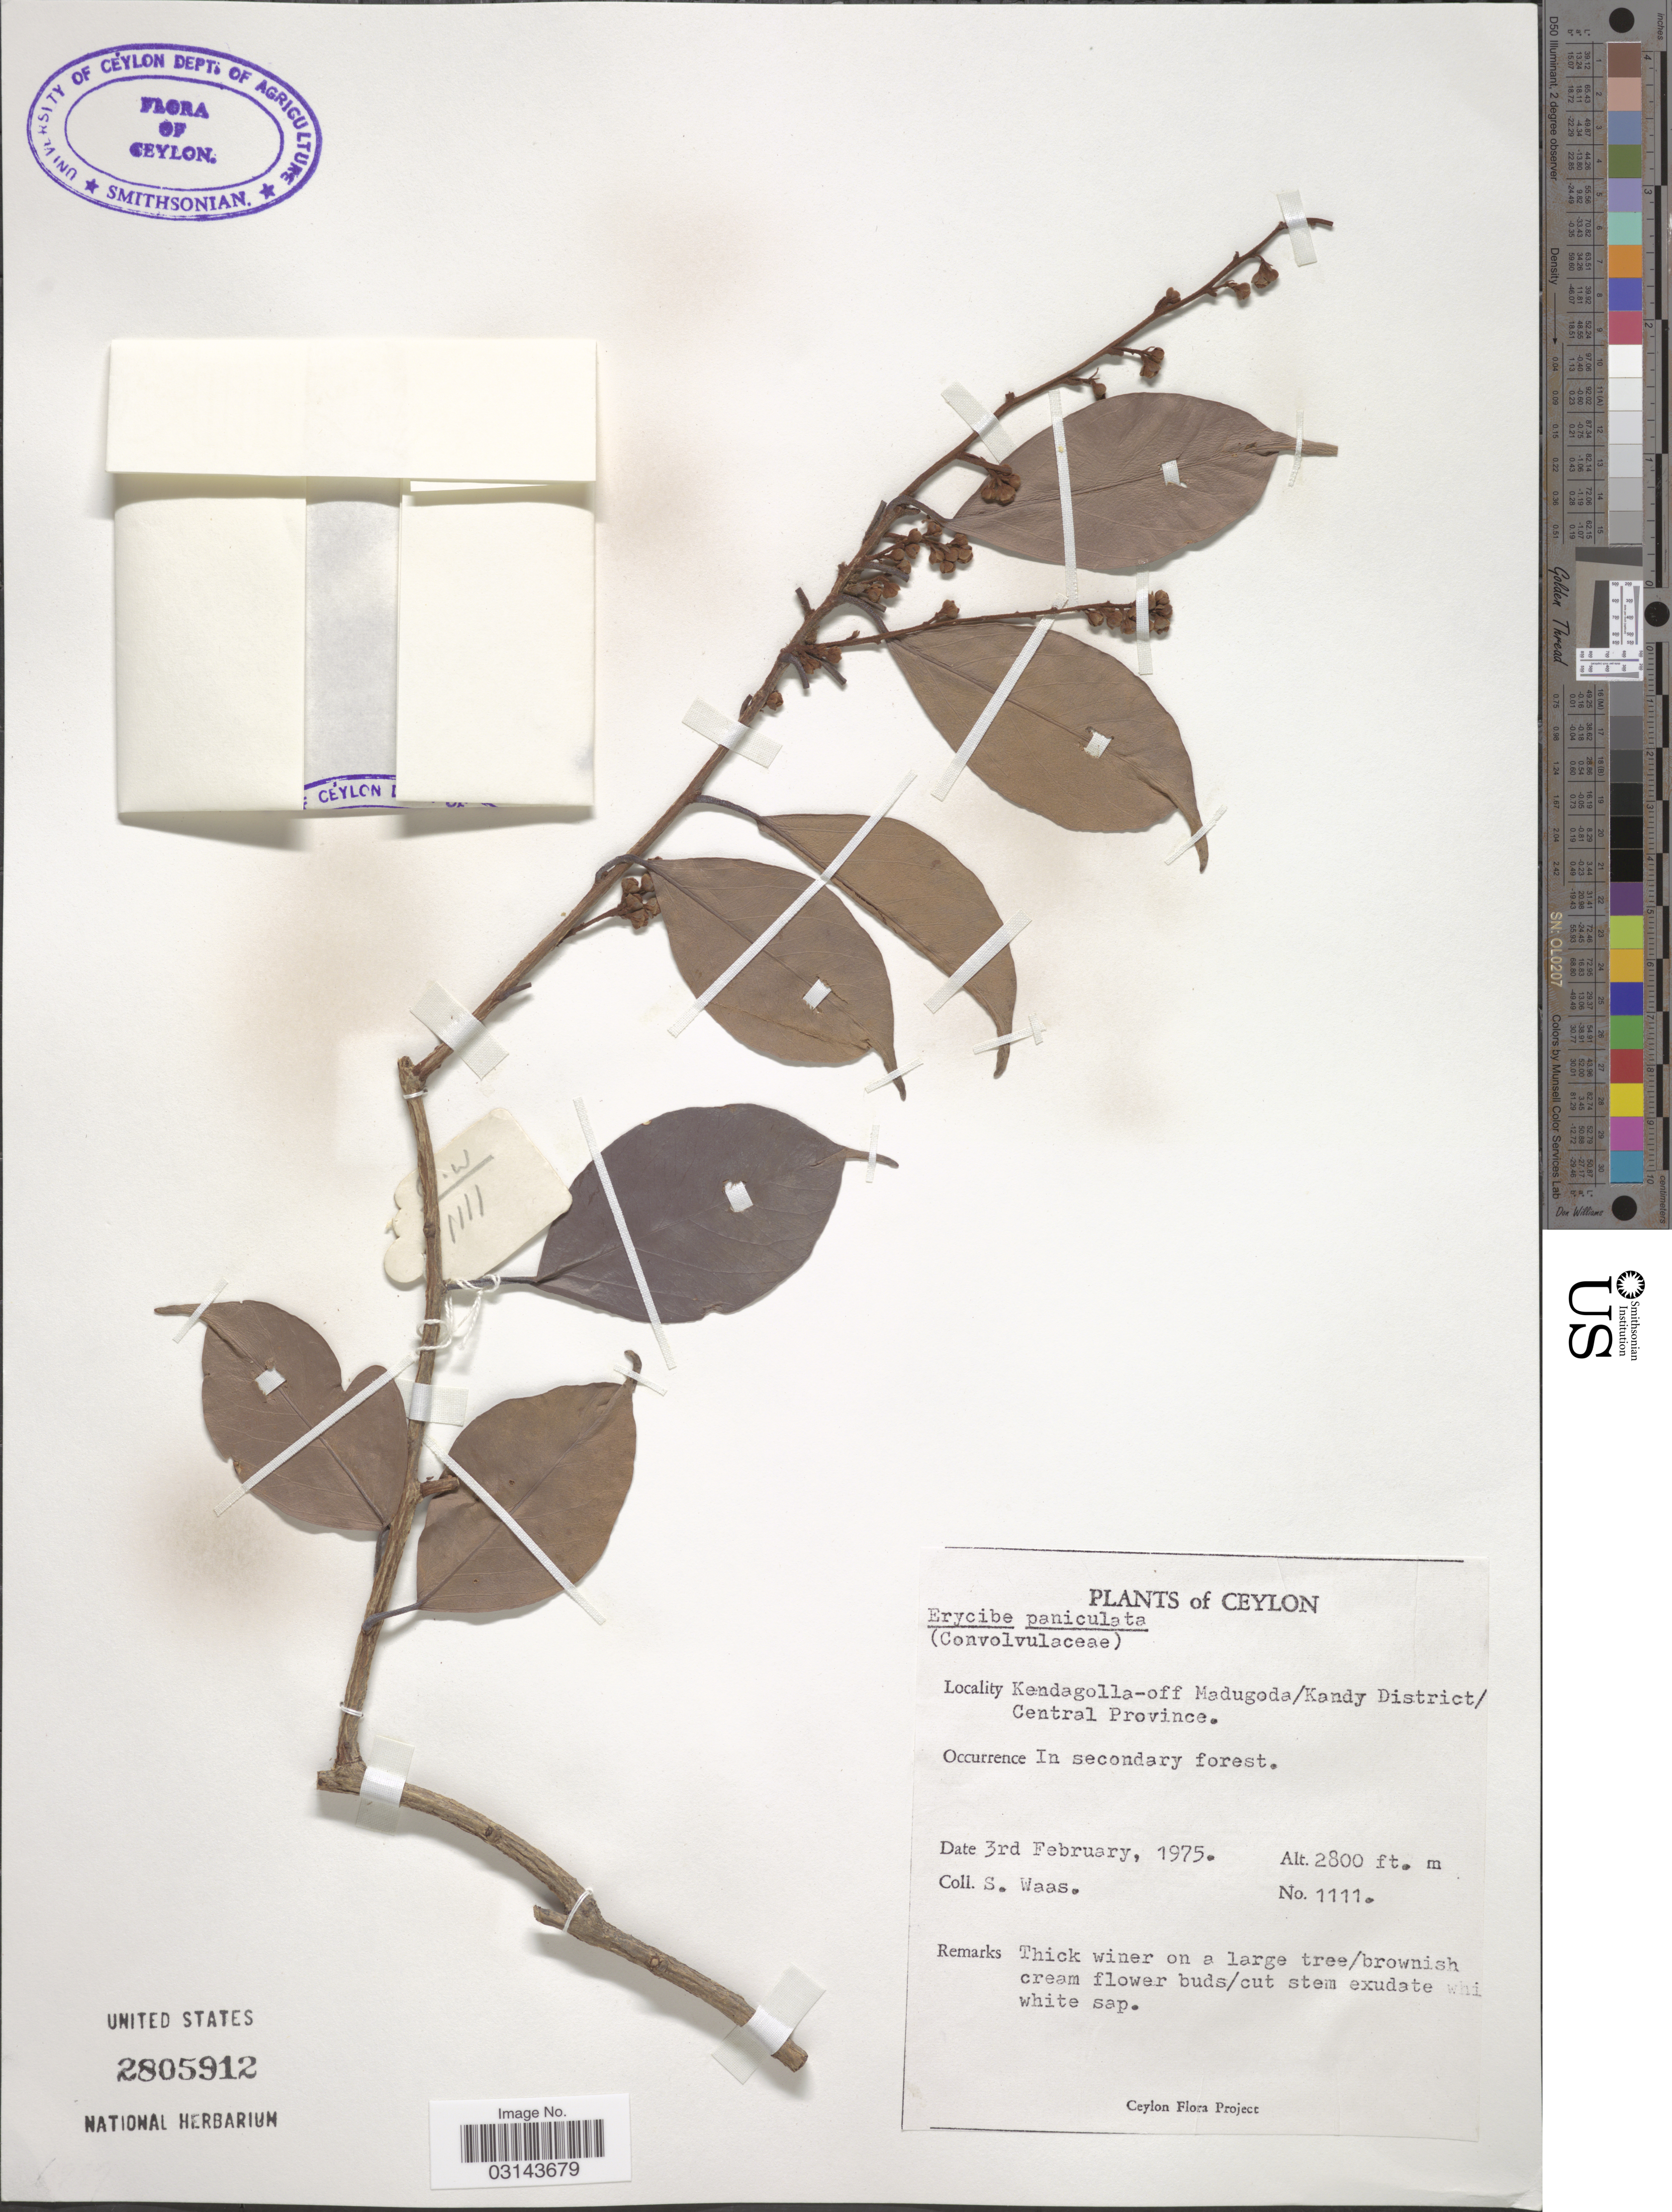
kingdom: Plantae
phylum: Tracheophyta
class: Magnoliopsida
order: Solanales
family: Convolvulaceae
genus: Erycibe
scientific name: Erycibe paniculata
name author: Roxb.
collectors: S. Waas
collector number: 1111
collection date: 1975-02-03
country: Sri Lanka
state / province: Central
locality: Ceylon. Kendagolla-off Madugoda/ Kandy District/ Central Province.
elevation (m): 853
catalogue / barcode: US 2805912